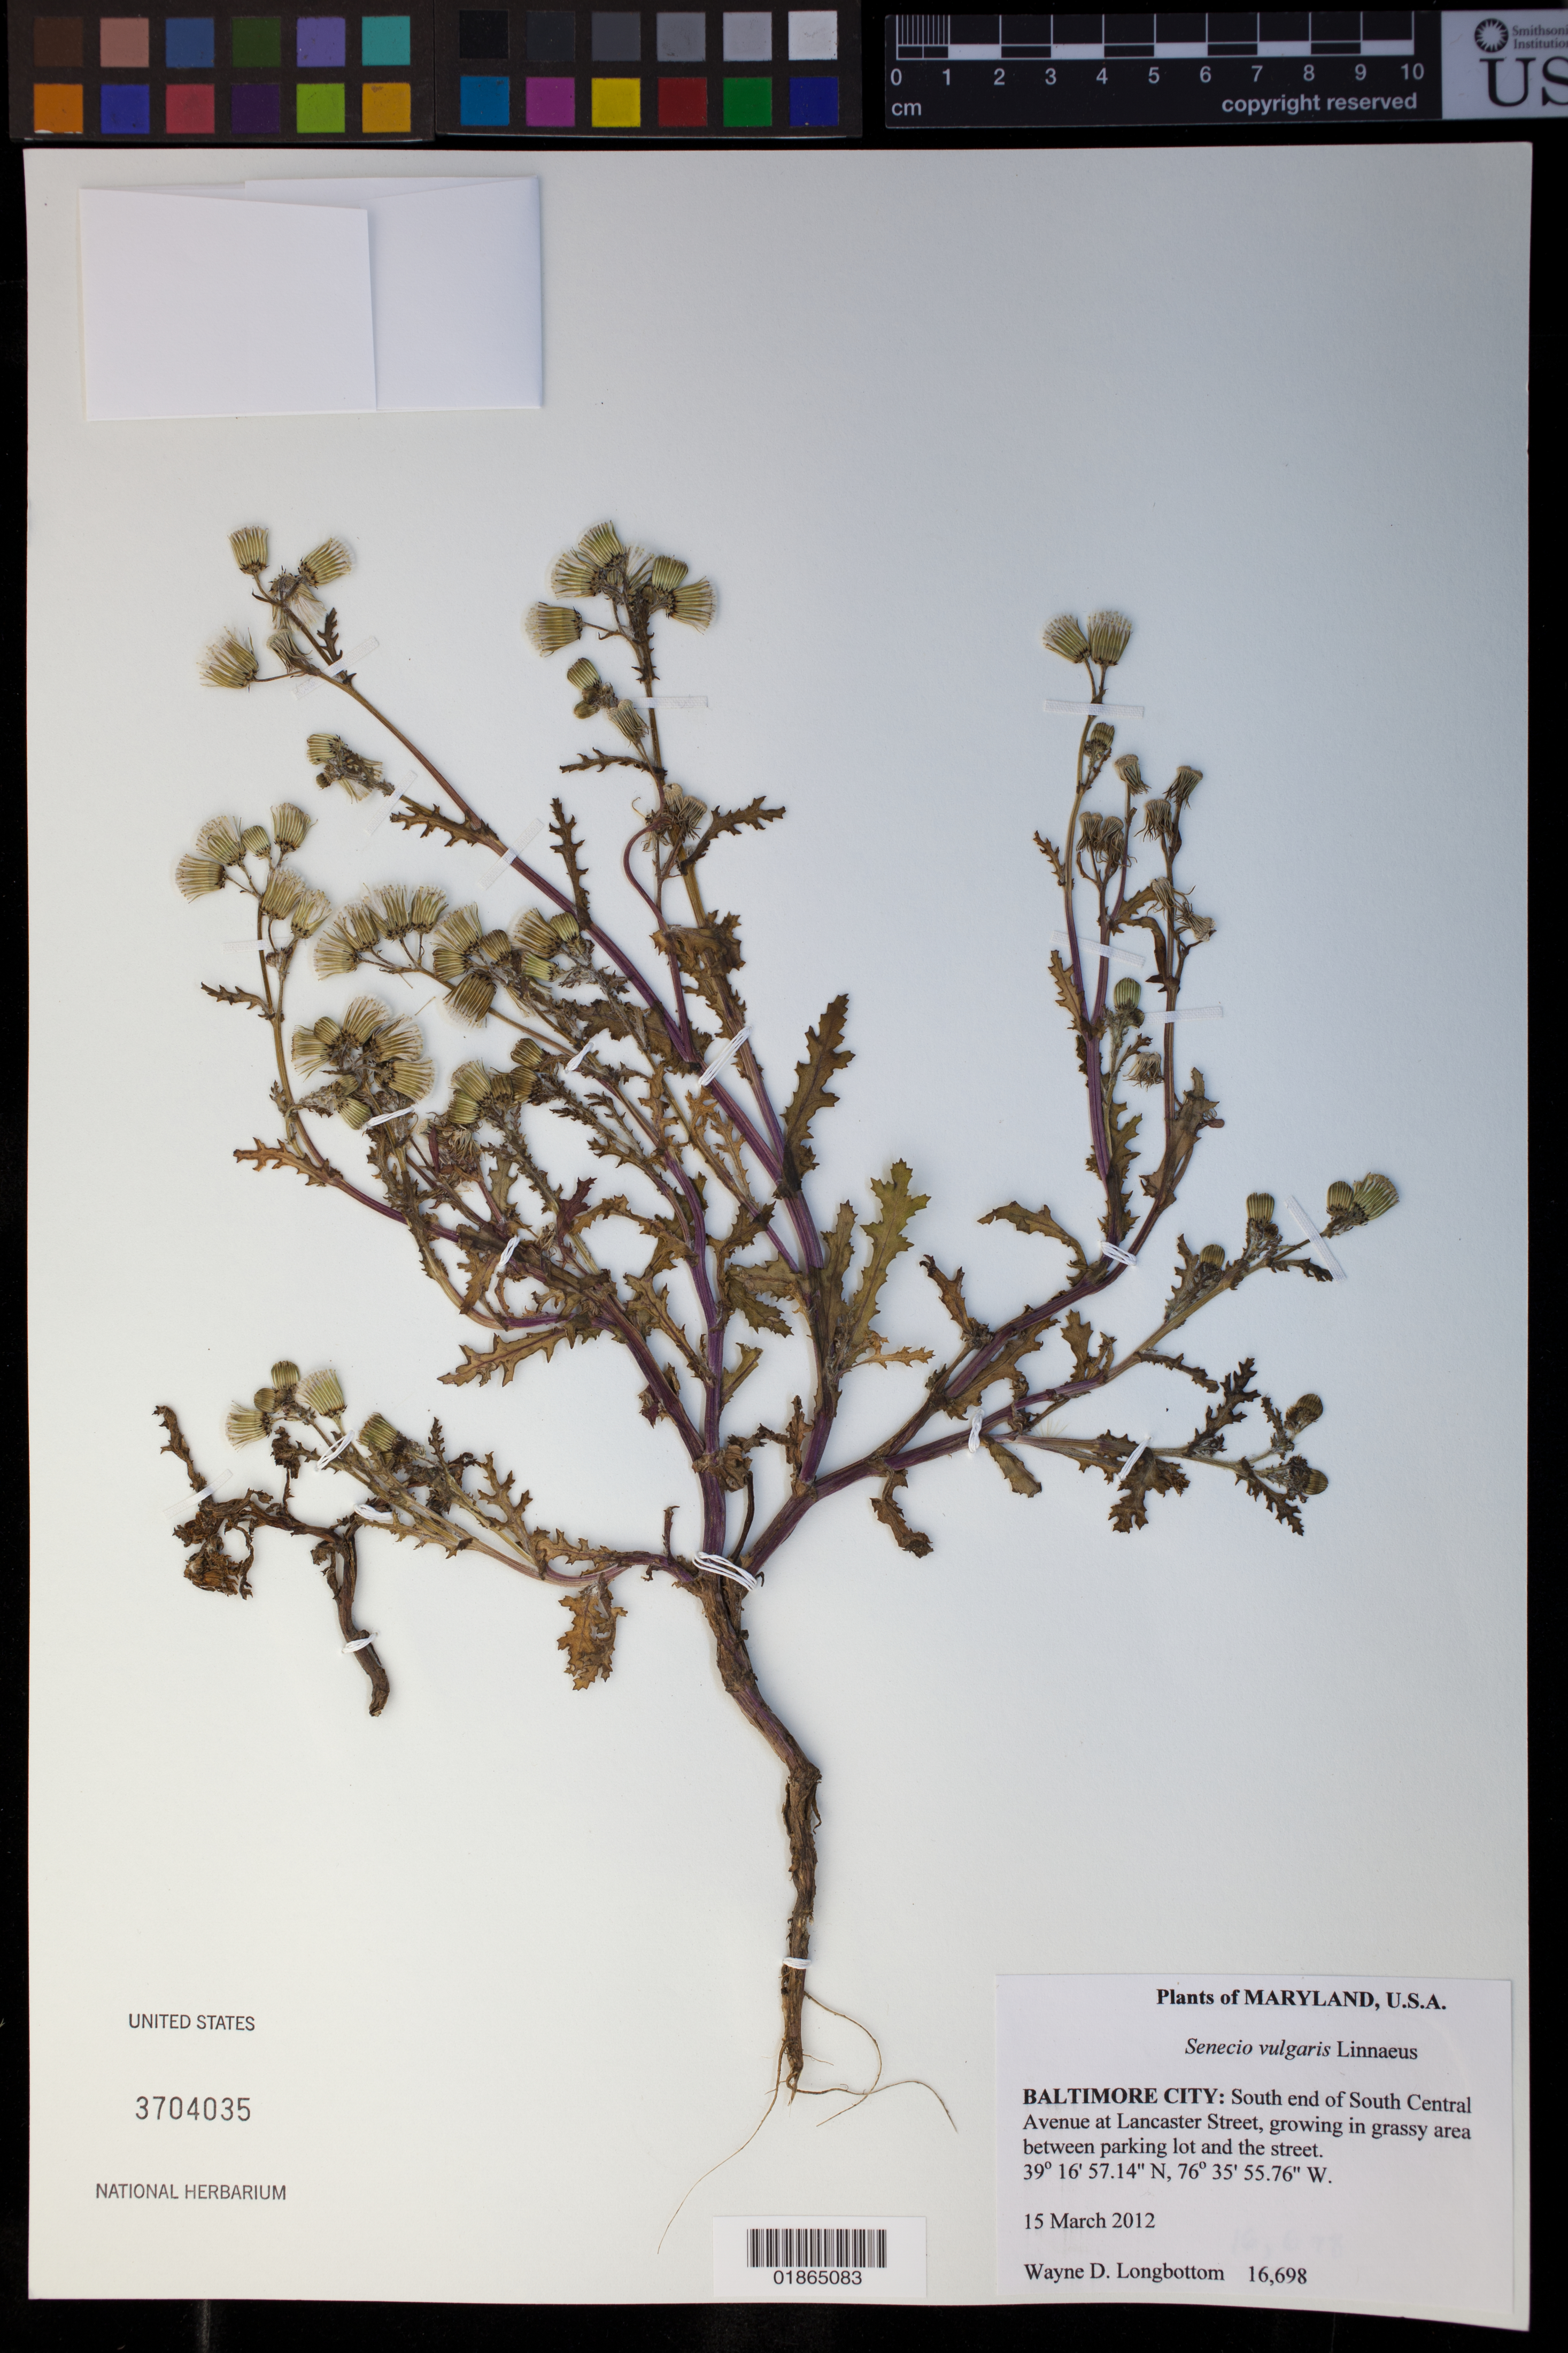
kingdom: Plantae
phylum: Tracheophyta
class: Magnoliopsida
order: Asterales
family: Asteraceae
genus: Senecio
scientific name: Senecio vulgaris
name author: L.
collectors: W. D. Longbottom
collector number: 16698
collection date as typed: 15 March 2012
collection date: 2012-03-15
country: United States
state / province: Maryland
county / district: Baltimore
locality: South end of South Central Avenue at Lancaster Street, growing in grassy area between parking lot and the street.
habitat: Growing in grassy area between parking lot and the street.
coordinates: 39 16 57.14 N, 76 35 55.76 W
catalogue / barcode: US 3704035